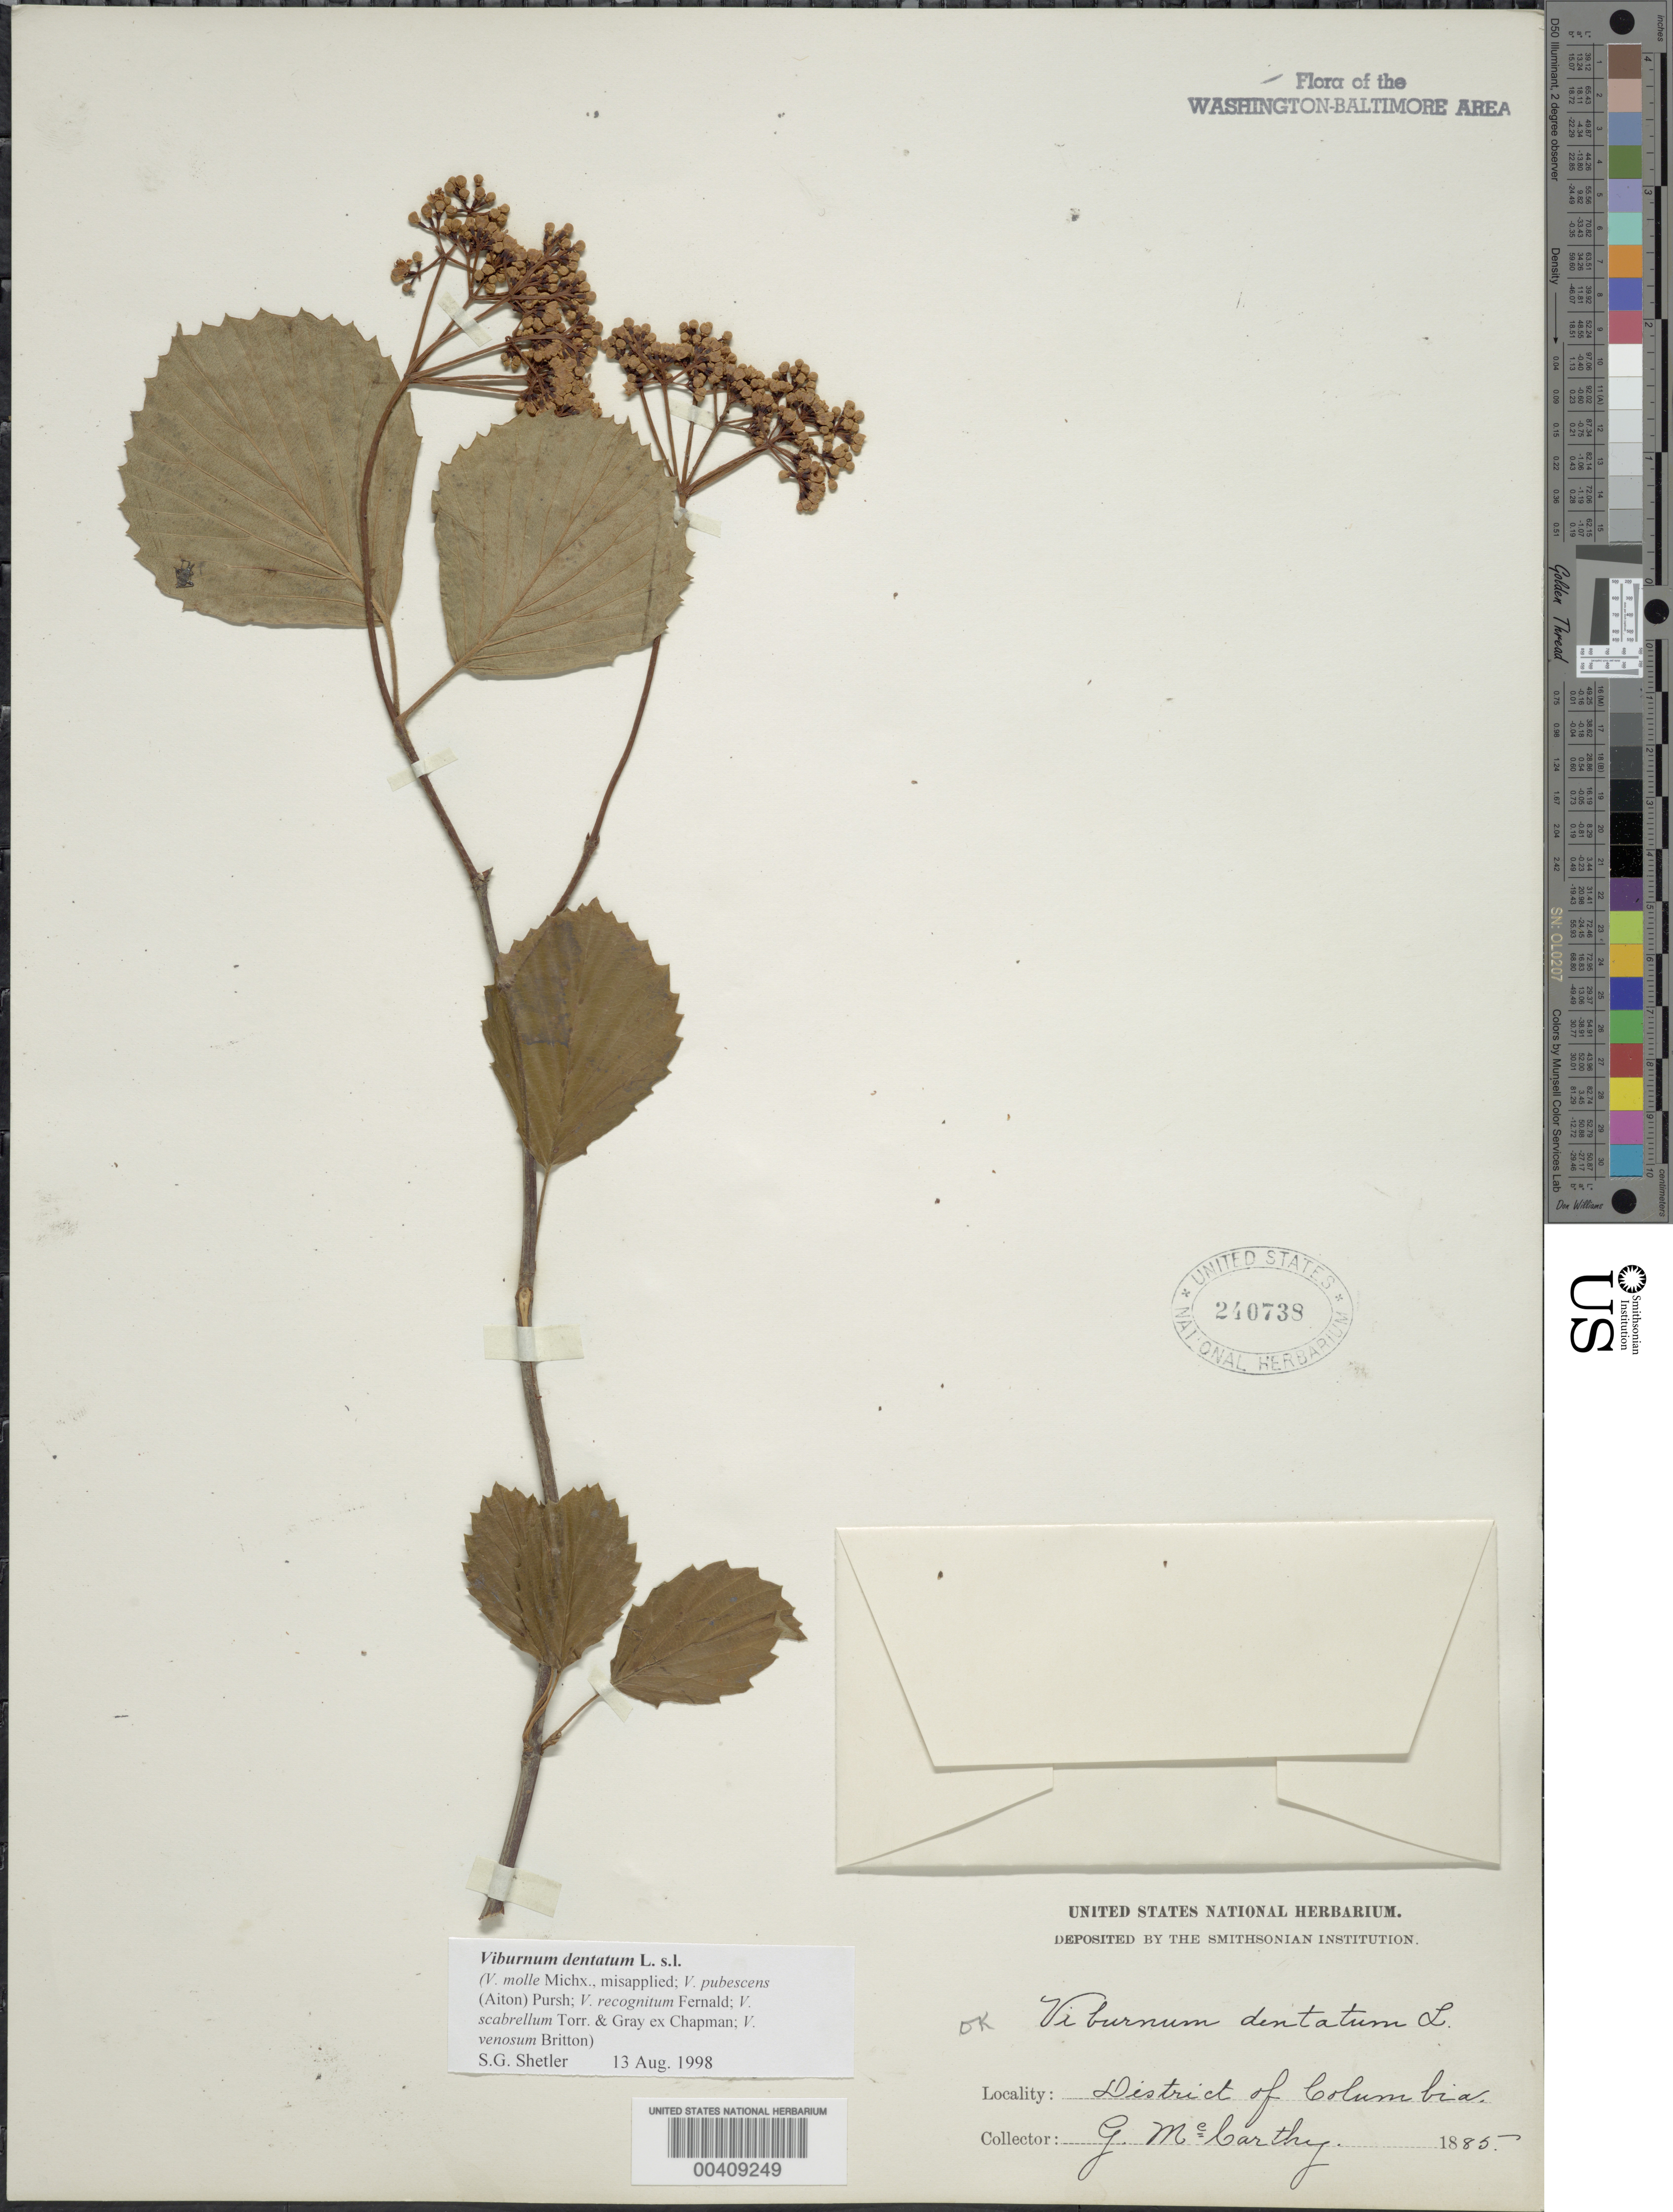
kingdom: Plantae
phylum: Tracheophyta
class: Magnoliopsida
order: Dipsacales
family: Viburnaceae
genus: Viburnum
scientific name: Viburnum dentatum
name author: L.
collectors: G. McCarthy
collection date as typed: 1885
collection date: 1885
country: United States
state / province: District of Columbia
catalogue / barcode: US 240738